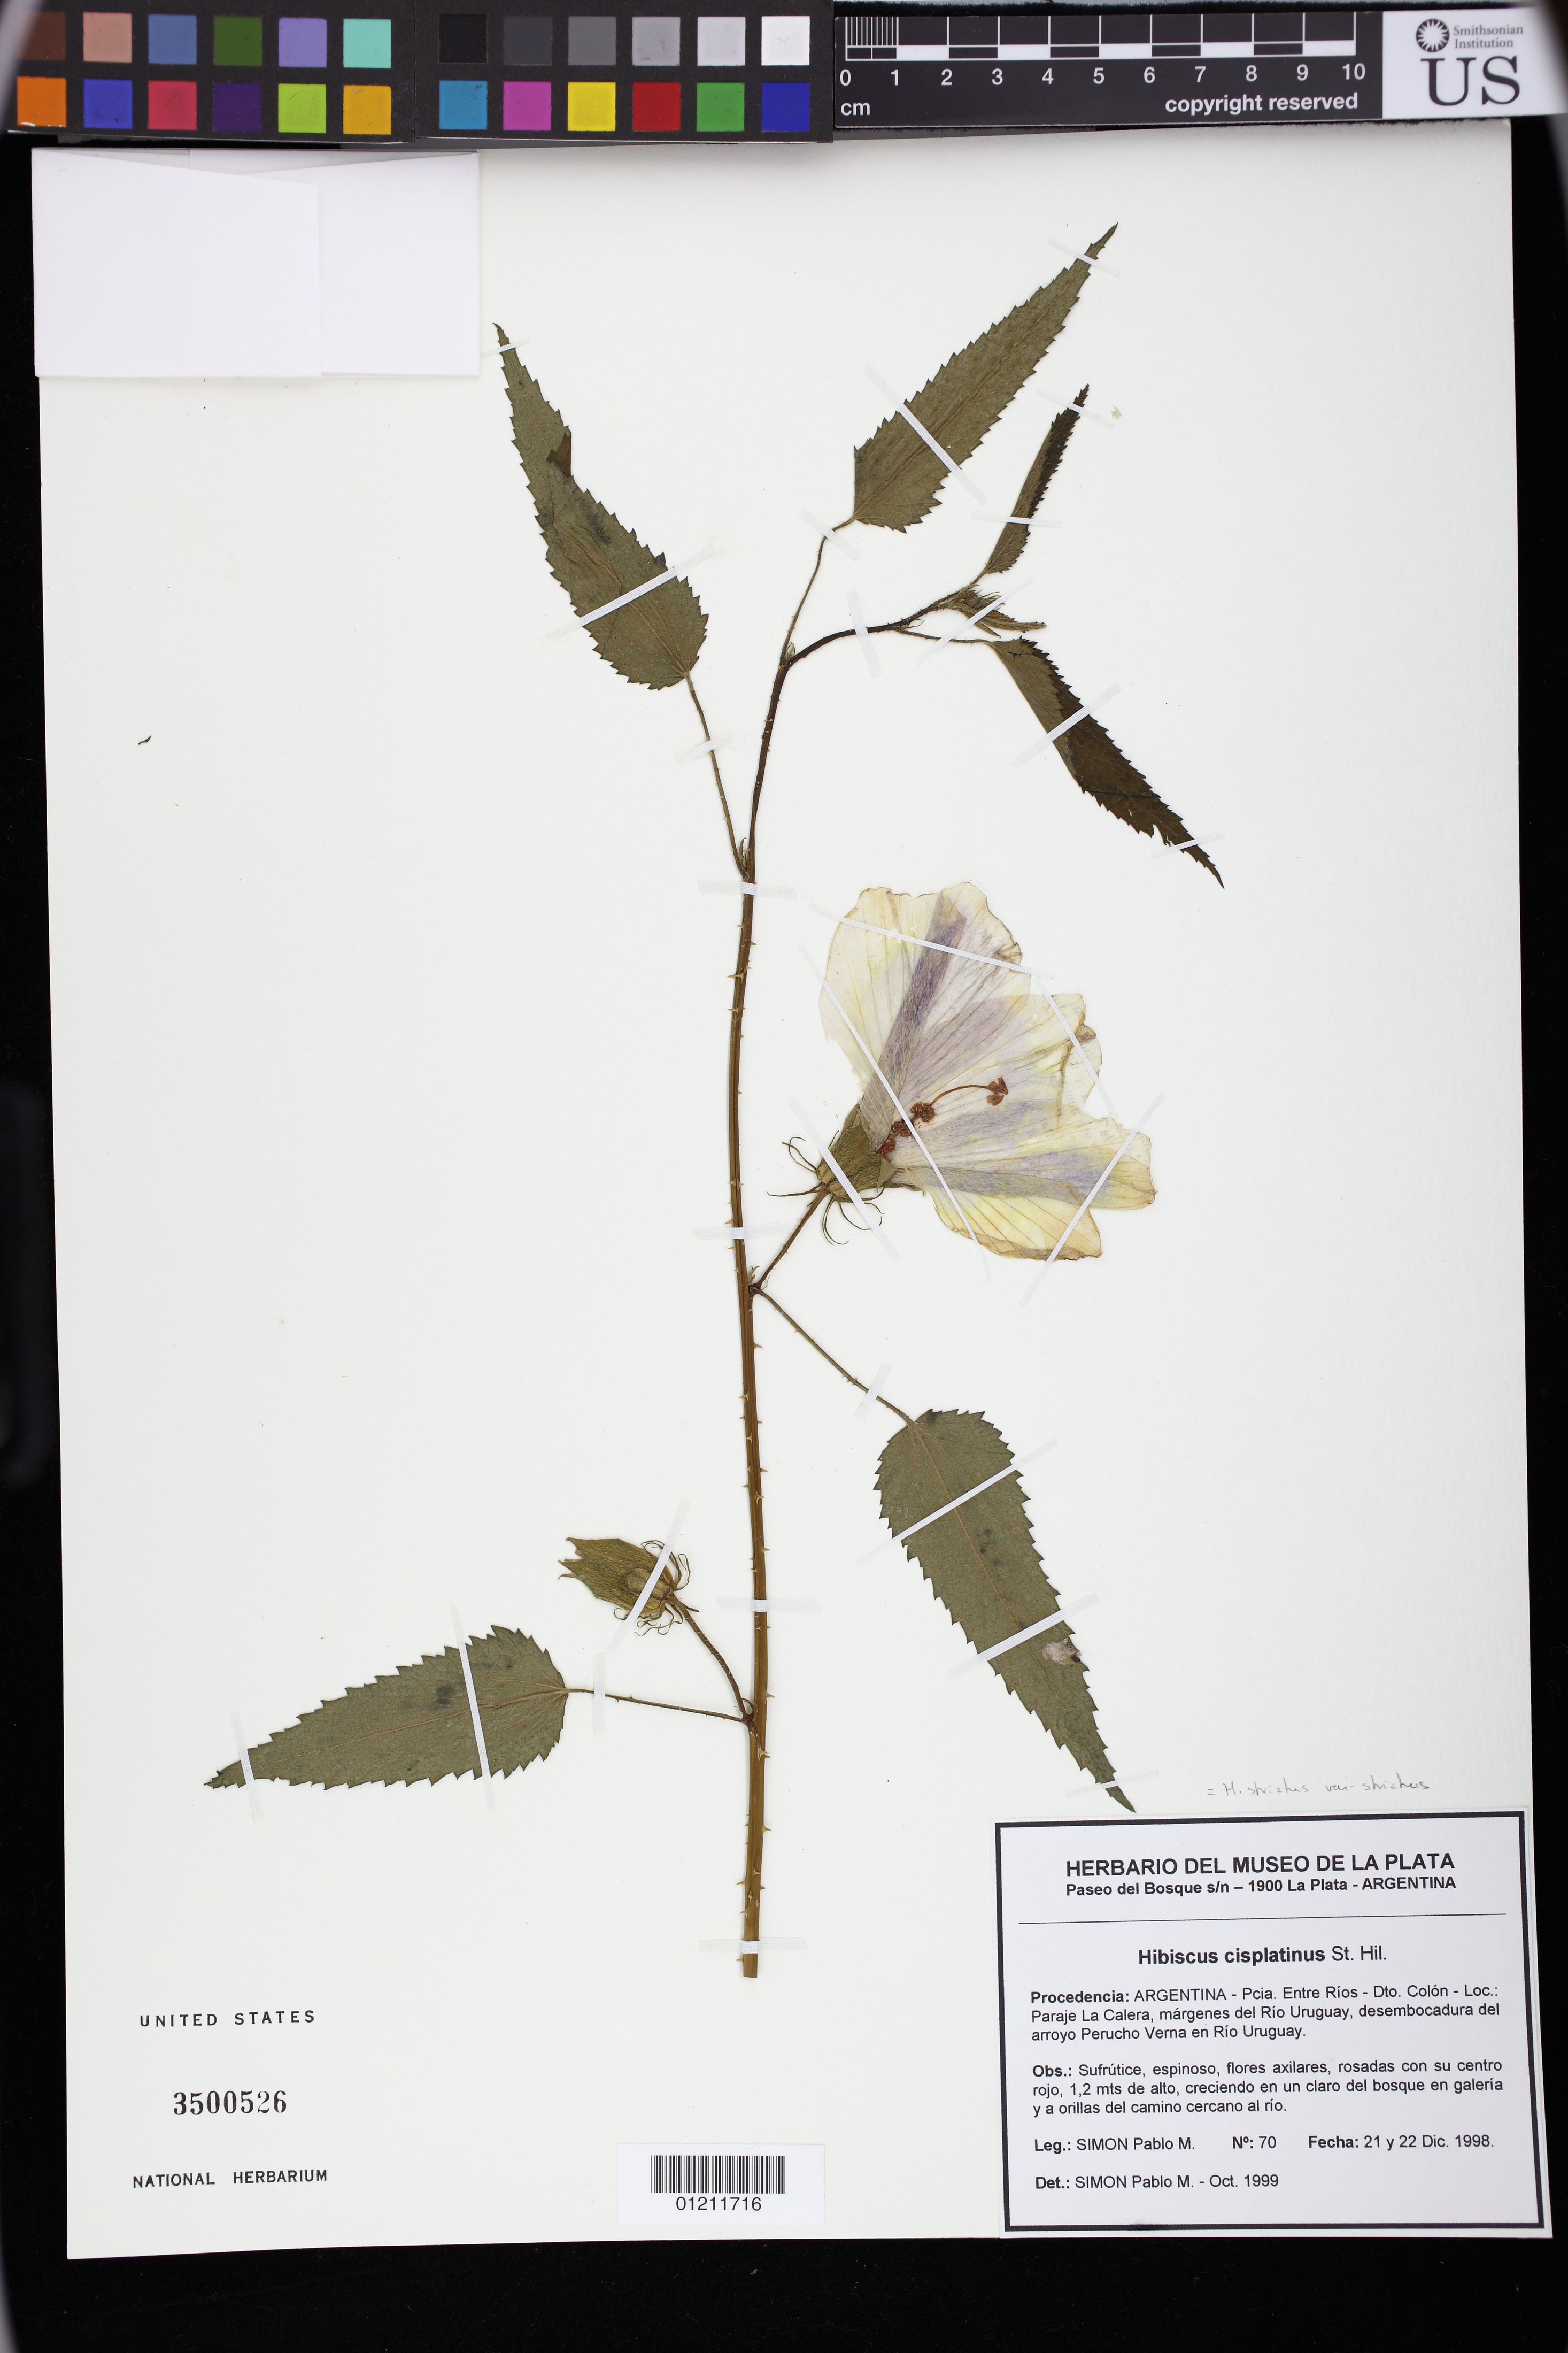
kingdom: Plantae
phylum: Tracheophyta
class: Magnoliopsida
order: Malvales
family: Malvaceae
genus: Hibiscus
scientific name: Hibiscus striatus subsp. striatus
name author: Cav.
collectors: P. M. Simón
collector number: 70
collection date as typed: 21 Dec 1998 to 22 Dec 1998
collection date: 1998-12-21/1998-12-22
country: Argentina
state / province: Entre Ríos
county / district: Colón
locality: Pcia. Entr Rios, Dto. Colón. Paraje La Calera, margenes del Rio Uruguay, desembocadura del arroyo Perucho Verna en Rio Uruguay.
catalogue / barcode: US 3500526